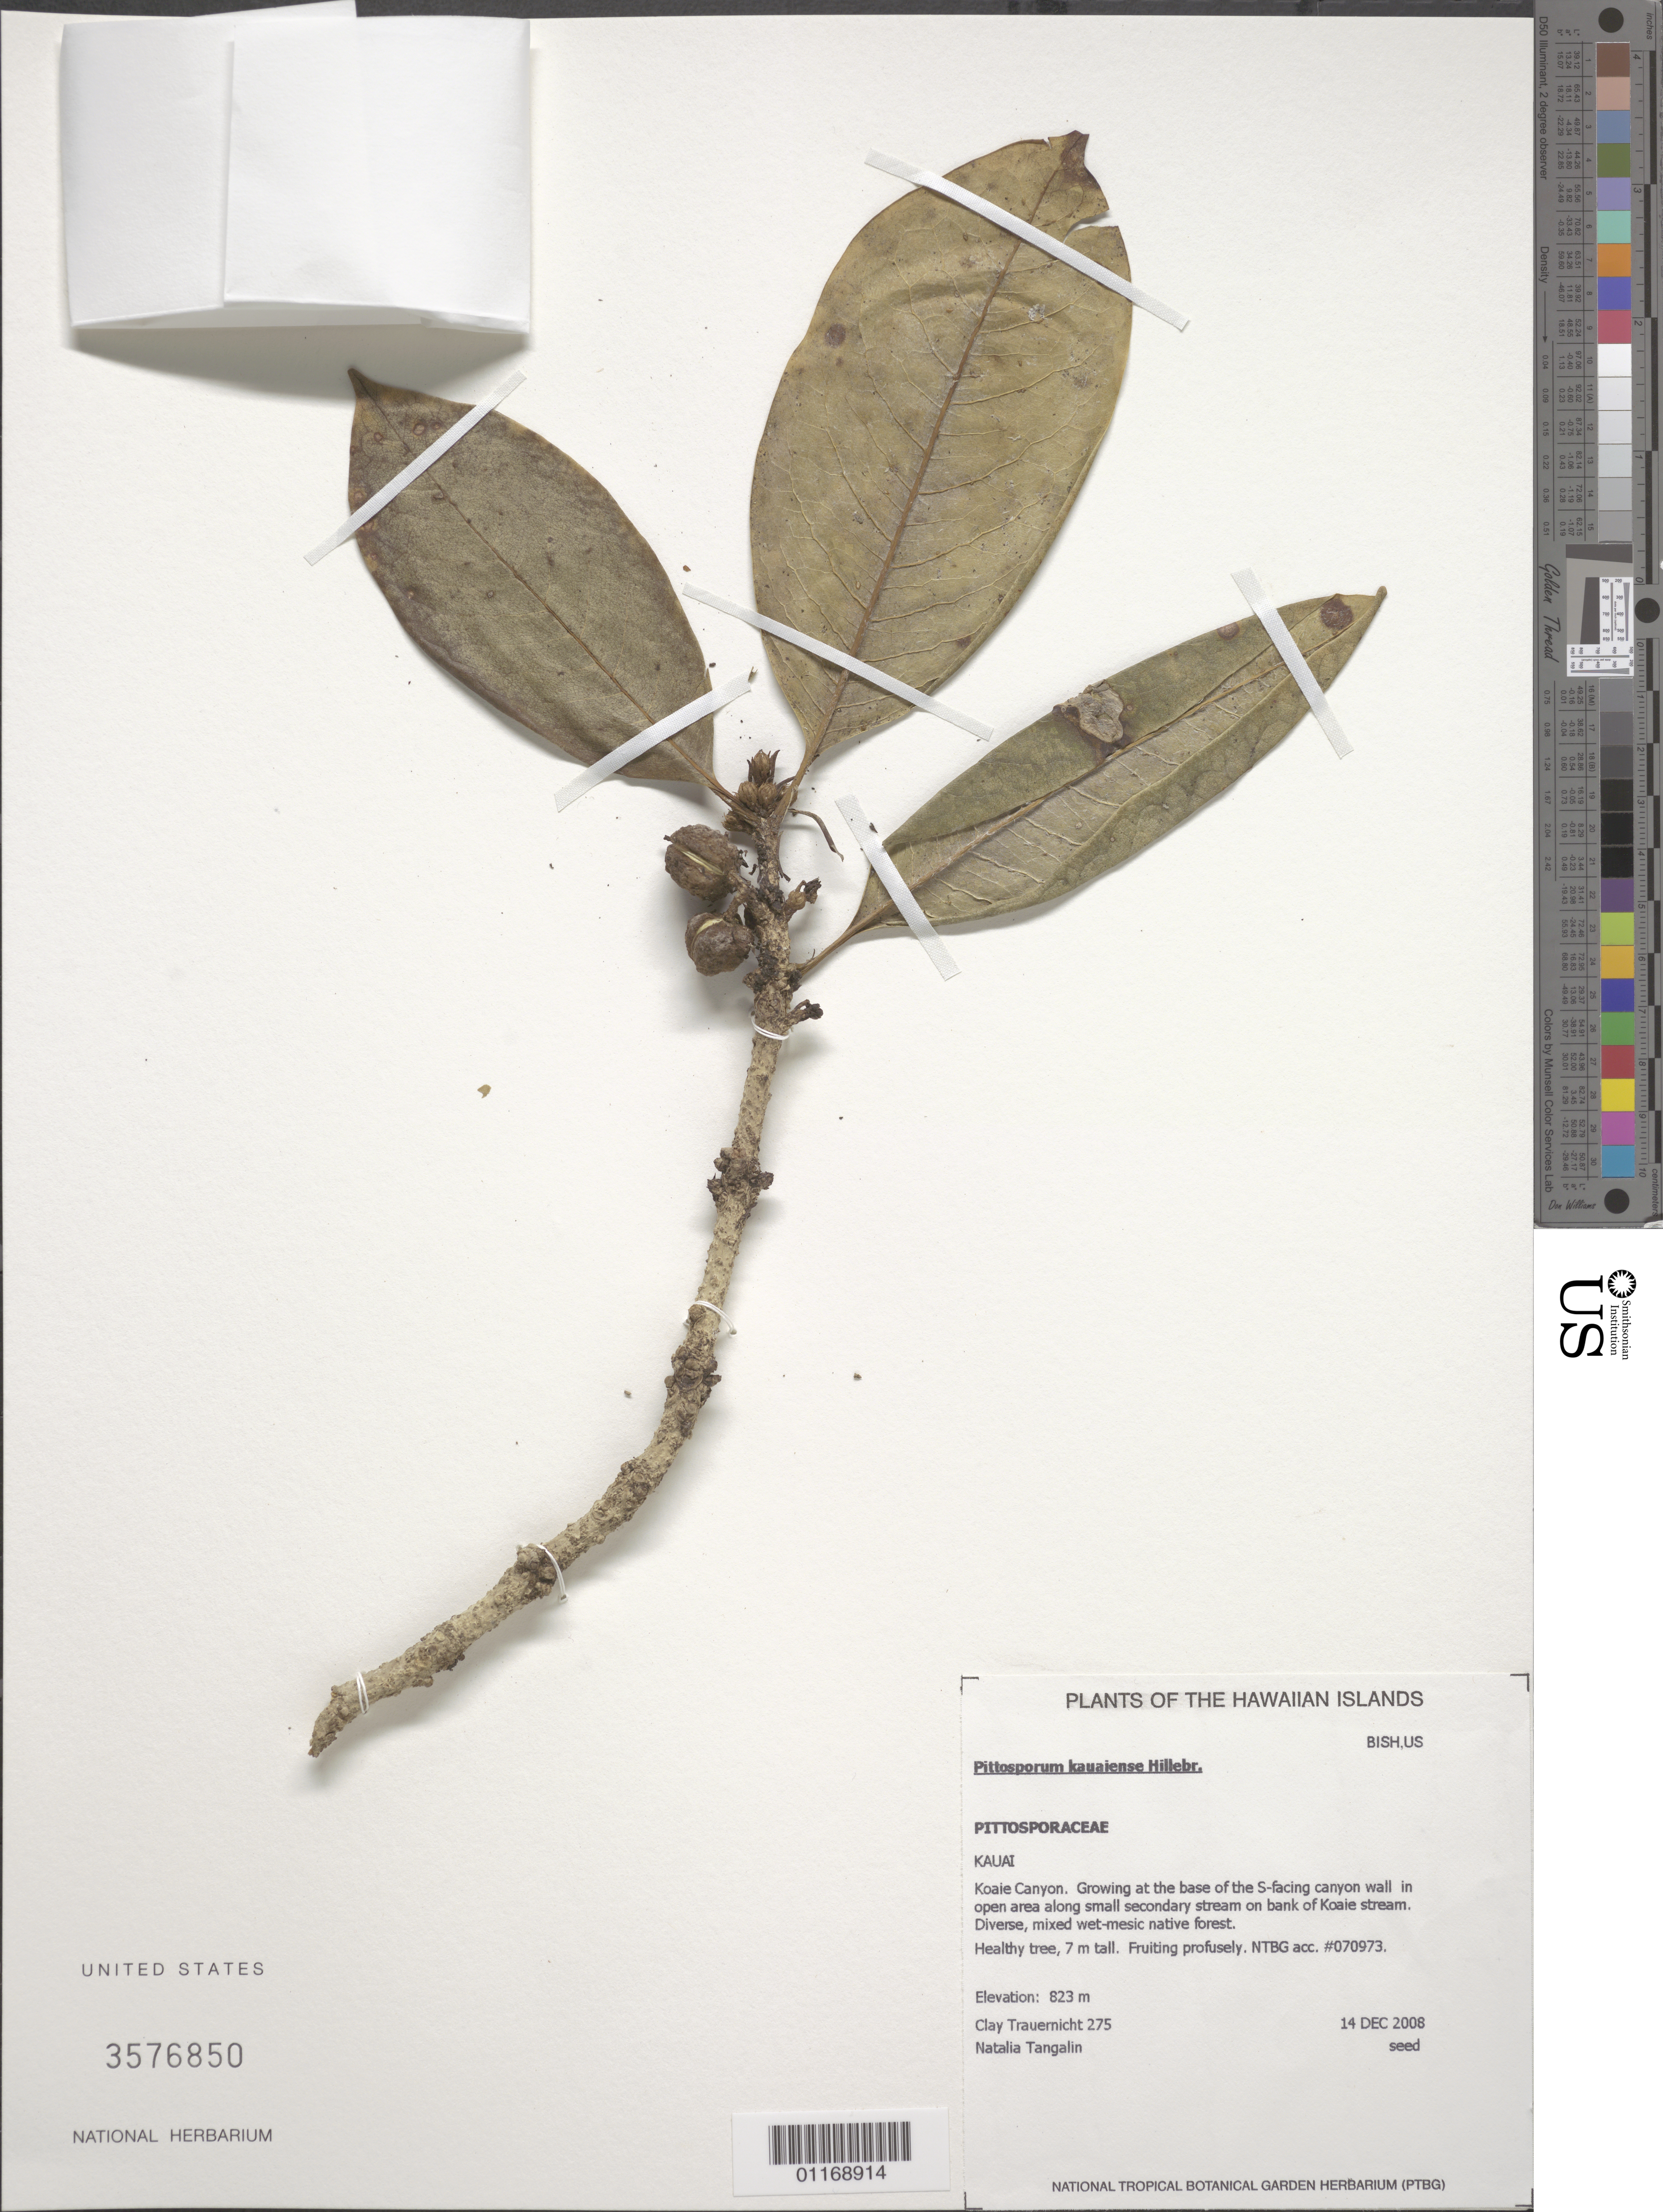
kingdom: Plantae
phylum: Tracheophyta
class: Magnoliopsida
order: Apiales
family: Pittosporaceae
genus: Pittosporum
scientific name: Pittosporum kauaiense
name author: Hillebr.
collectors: C. Trauernicht & N. Tangalin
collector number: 275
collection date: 2008-12-14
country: United States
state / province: Hawaii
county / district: Kauai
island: Kaua'i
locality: Koaie Canyon. At base of the S-facing canyon wall in open area along small secondary stream on bank of Koaie stream.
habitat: Diverse, mixed wet-mesic native forest.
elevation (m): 823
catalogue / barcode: US 3576850